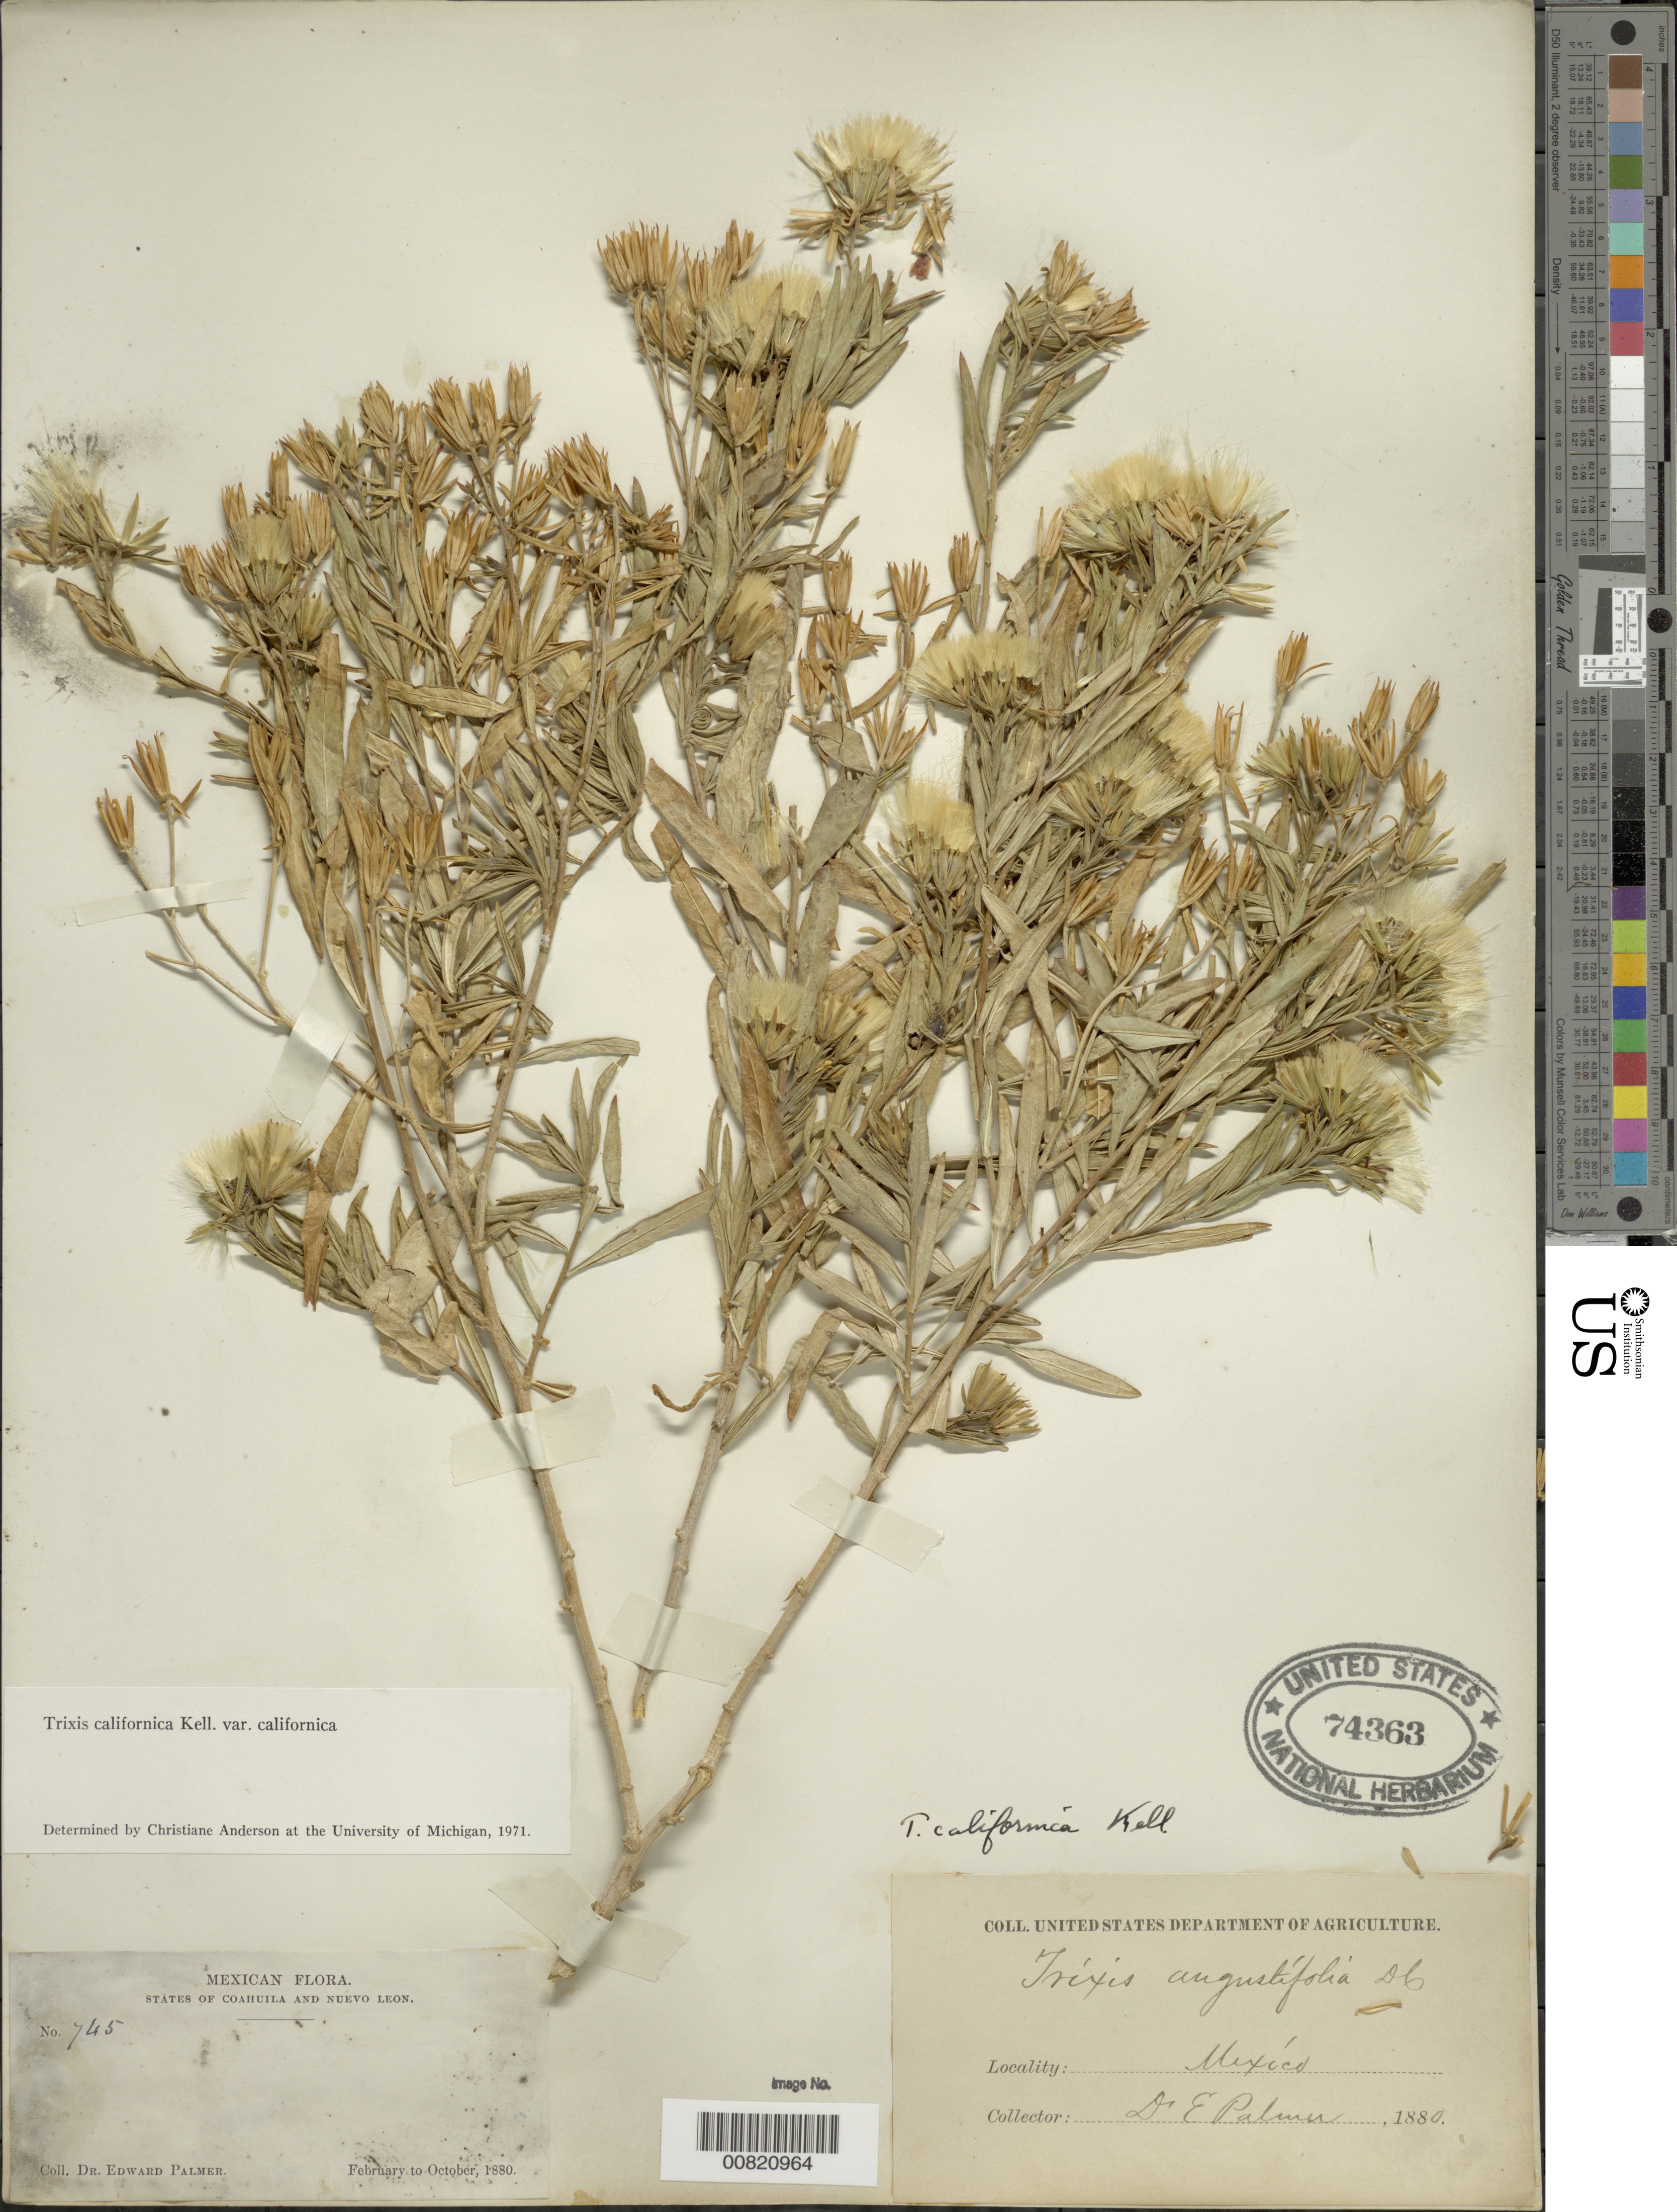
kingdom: Plantae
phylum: Tracheophyta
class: Magnoliopsida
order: Asterales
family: Asteraceae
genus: Trixis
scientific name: Trixis californica var. californica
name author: Kellogg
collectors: E. Palmer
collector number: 745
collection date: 1880-02/1880-10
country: Mexico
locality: States of Coahuila and Nuevo Leon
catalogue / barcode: US 74363